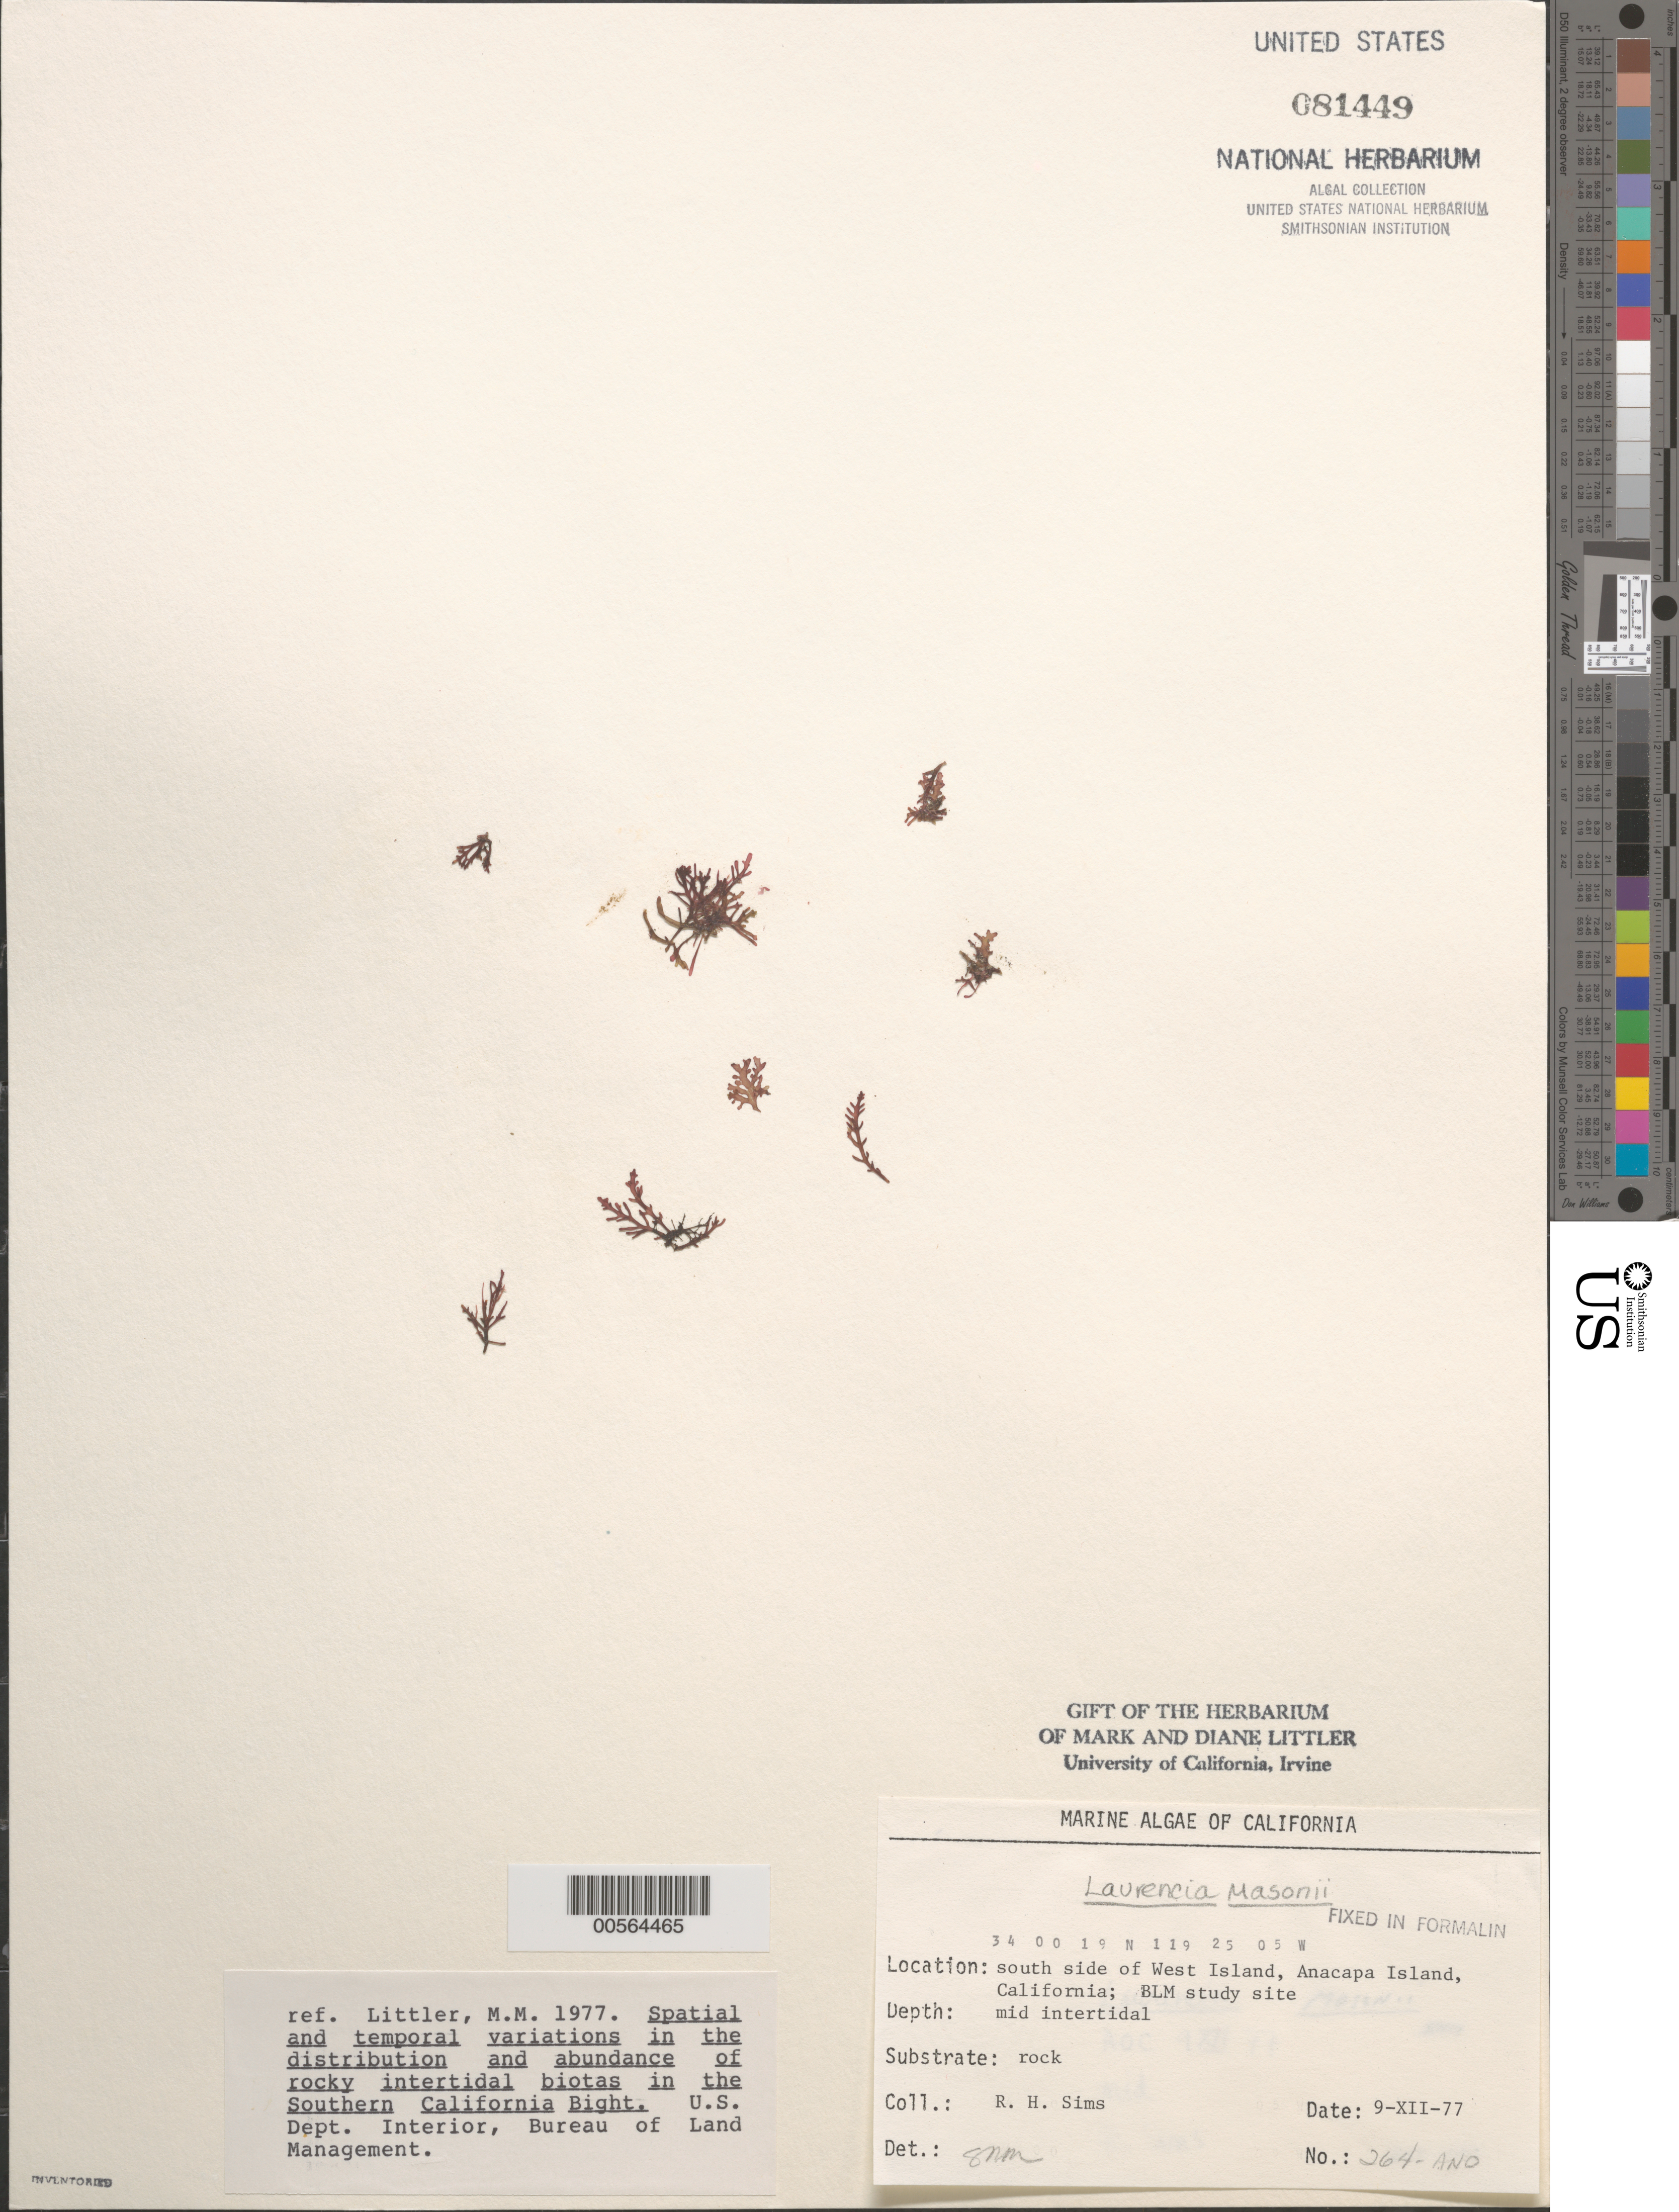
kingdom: Plantae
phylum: Rhodophyta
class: Florideophyceae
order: Ceramiales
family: Rhodomelaceae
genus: Laurencia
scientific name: Laurencia masonii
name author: Setch. & N.L. Gardner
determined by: Murray, S. N.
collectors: R. H. Sims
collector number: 264-ANO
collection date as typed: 09 Dec 1977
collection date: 1977-12-09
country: United States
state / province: California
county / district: Ventura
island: Anacapa Island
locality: South side of west island, near Cat Rock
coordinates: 34 00 19 N, 119 25 05 W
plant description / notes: BLM-SOCALBIGHT Rocky Intertidal Survey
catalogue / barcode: US 81449